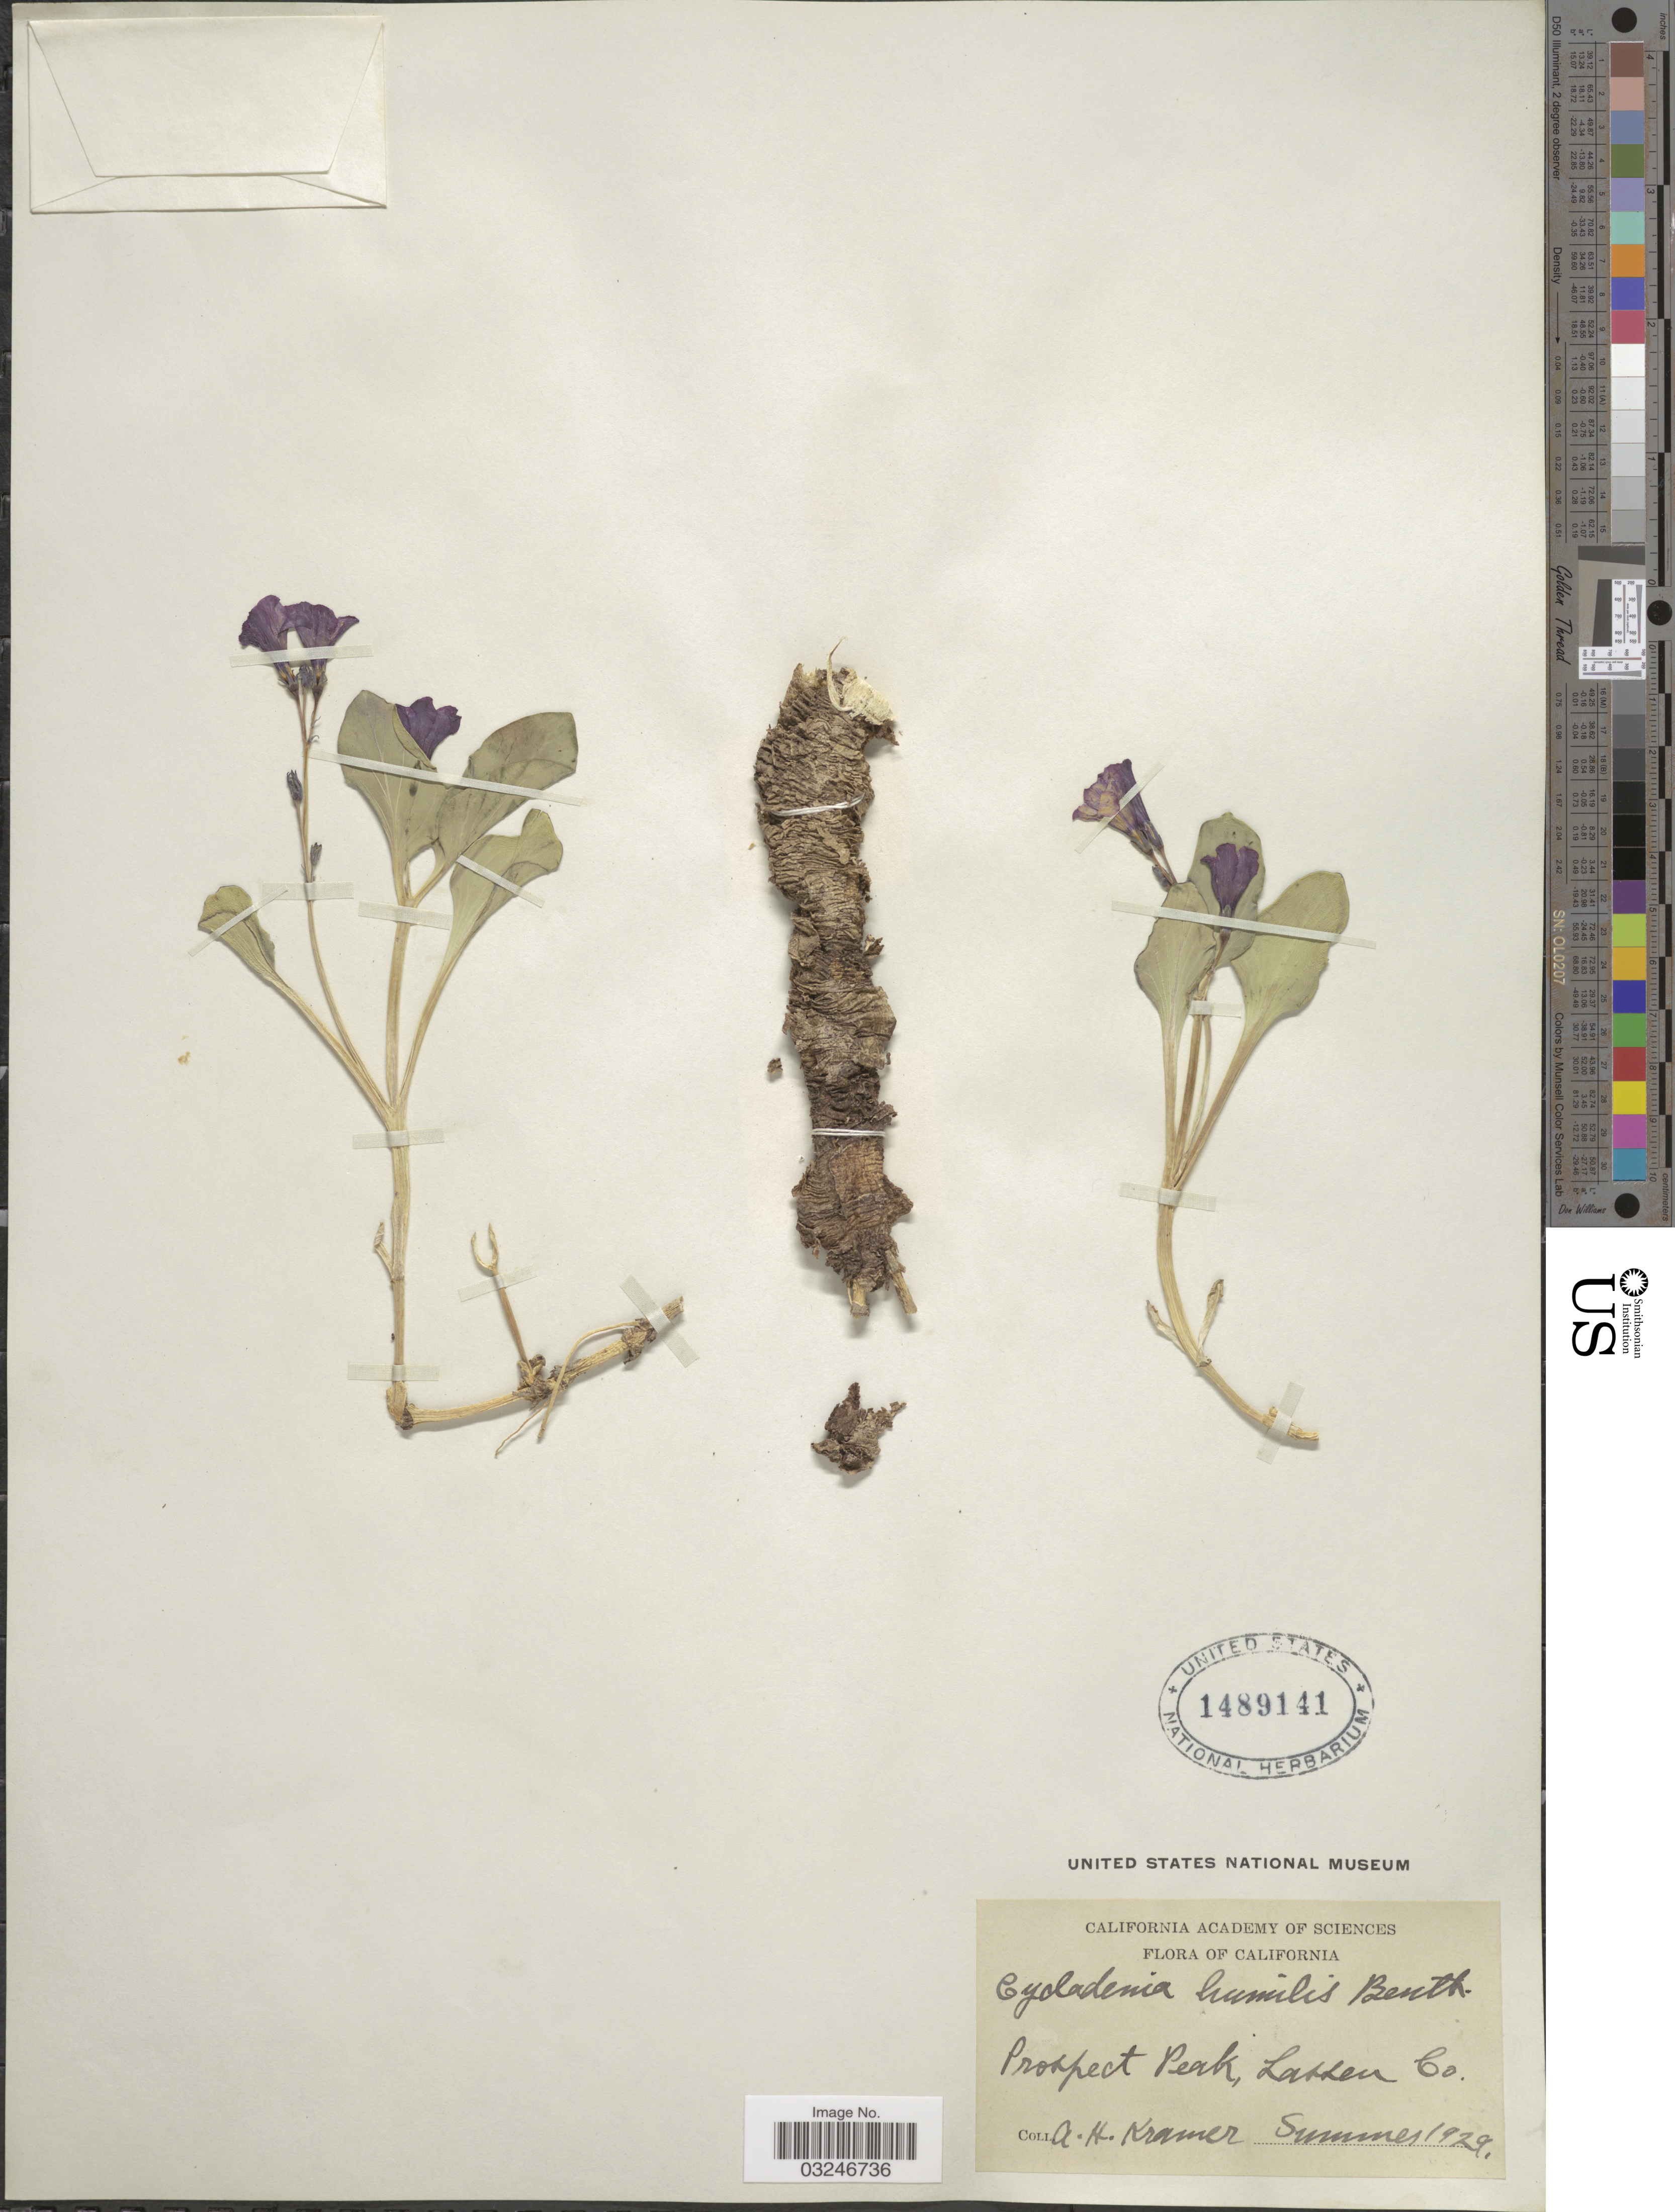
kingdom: Plantae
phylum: Tracheophyta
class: Magnoliopsida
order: Gentianales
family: Apocynaceae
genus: Cycladenia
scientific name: Cycladenia humilis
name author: Benth.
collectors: A. Kramer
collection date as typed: Summer 1929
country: United States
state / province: California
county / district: Lassen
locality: Prospect Peak, Lassen Co.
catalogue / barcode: US 1489141